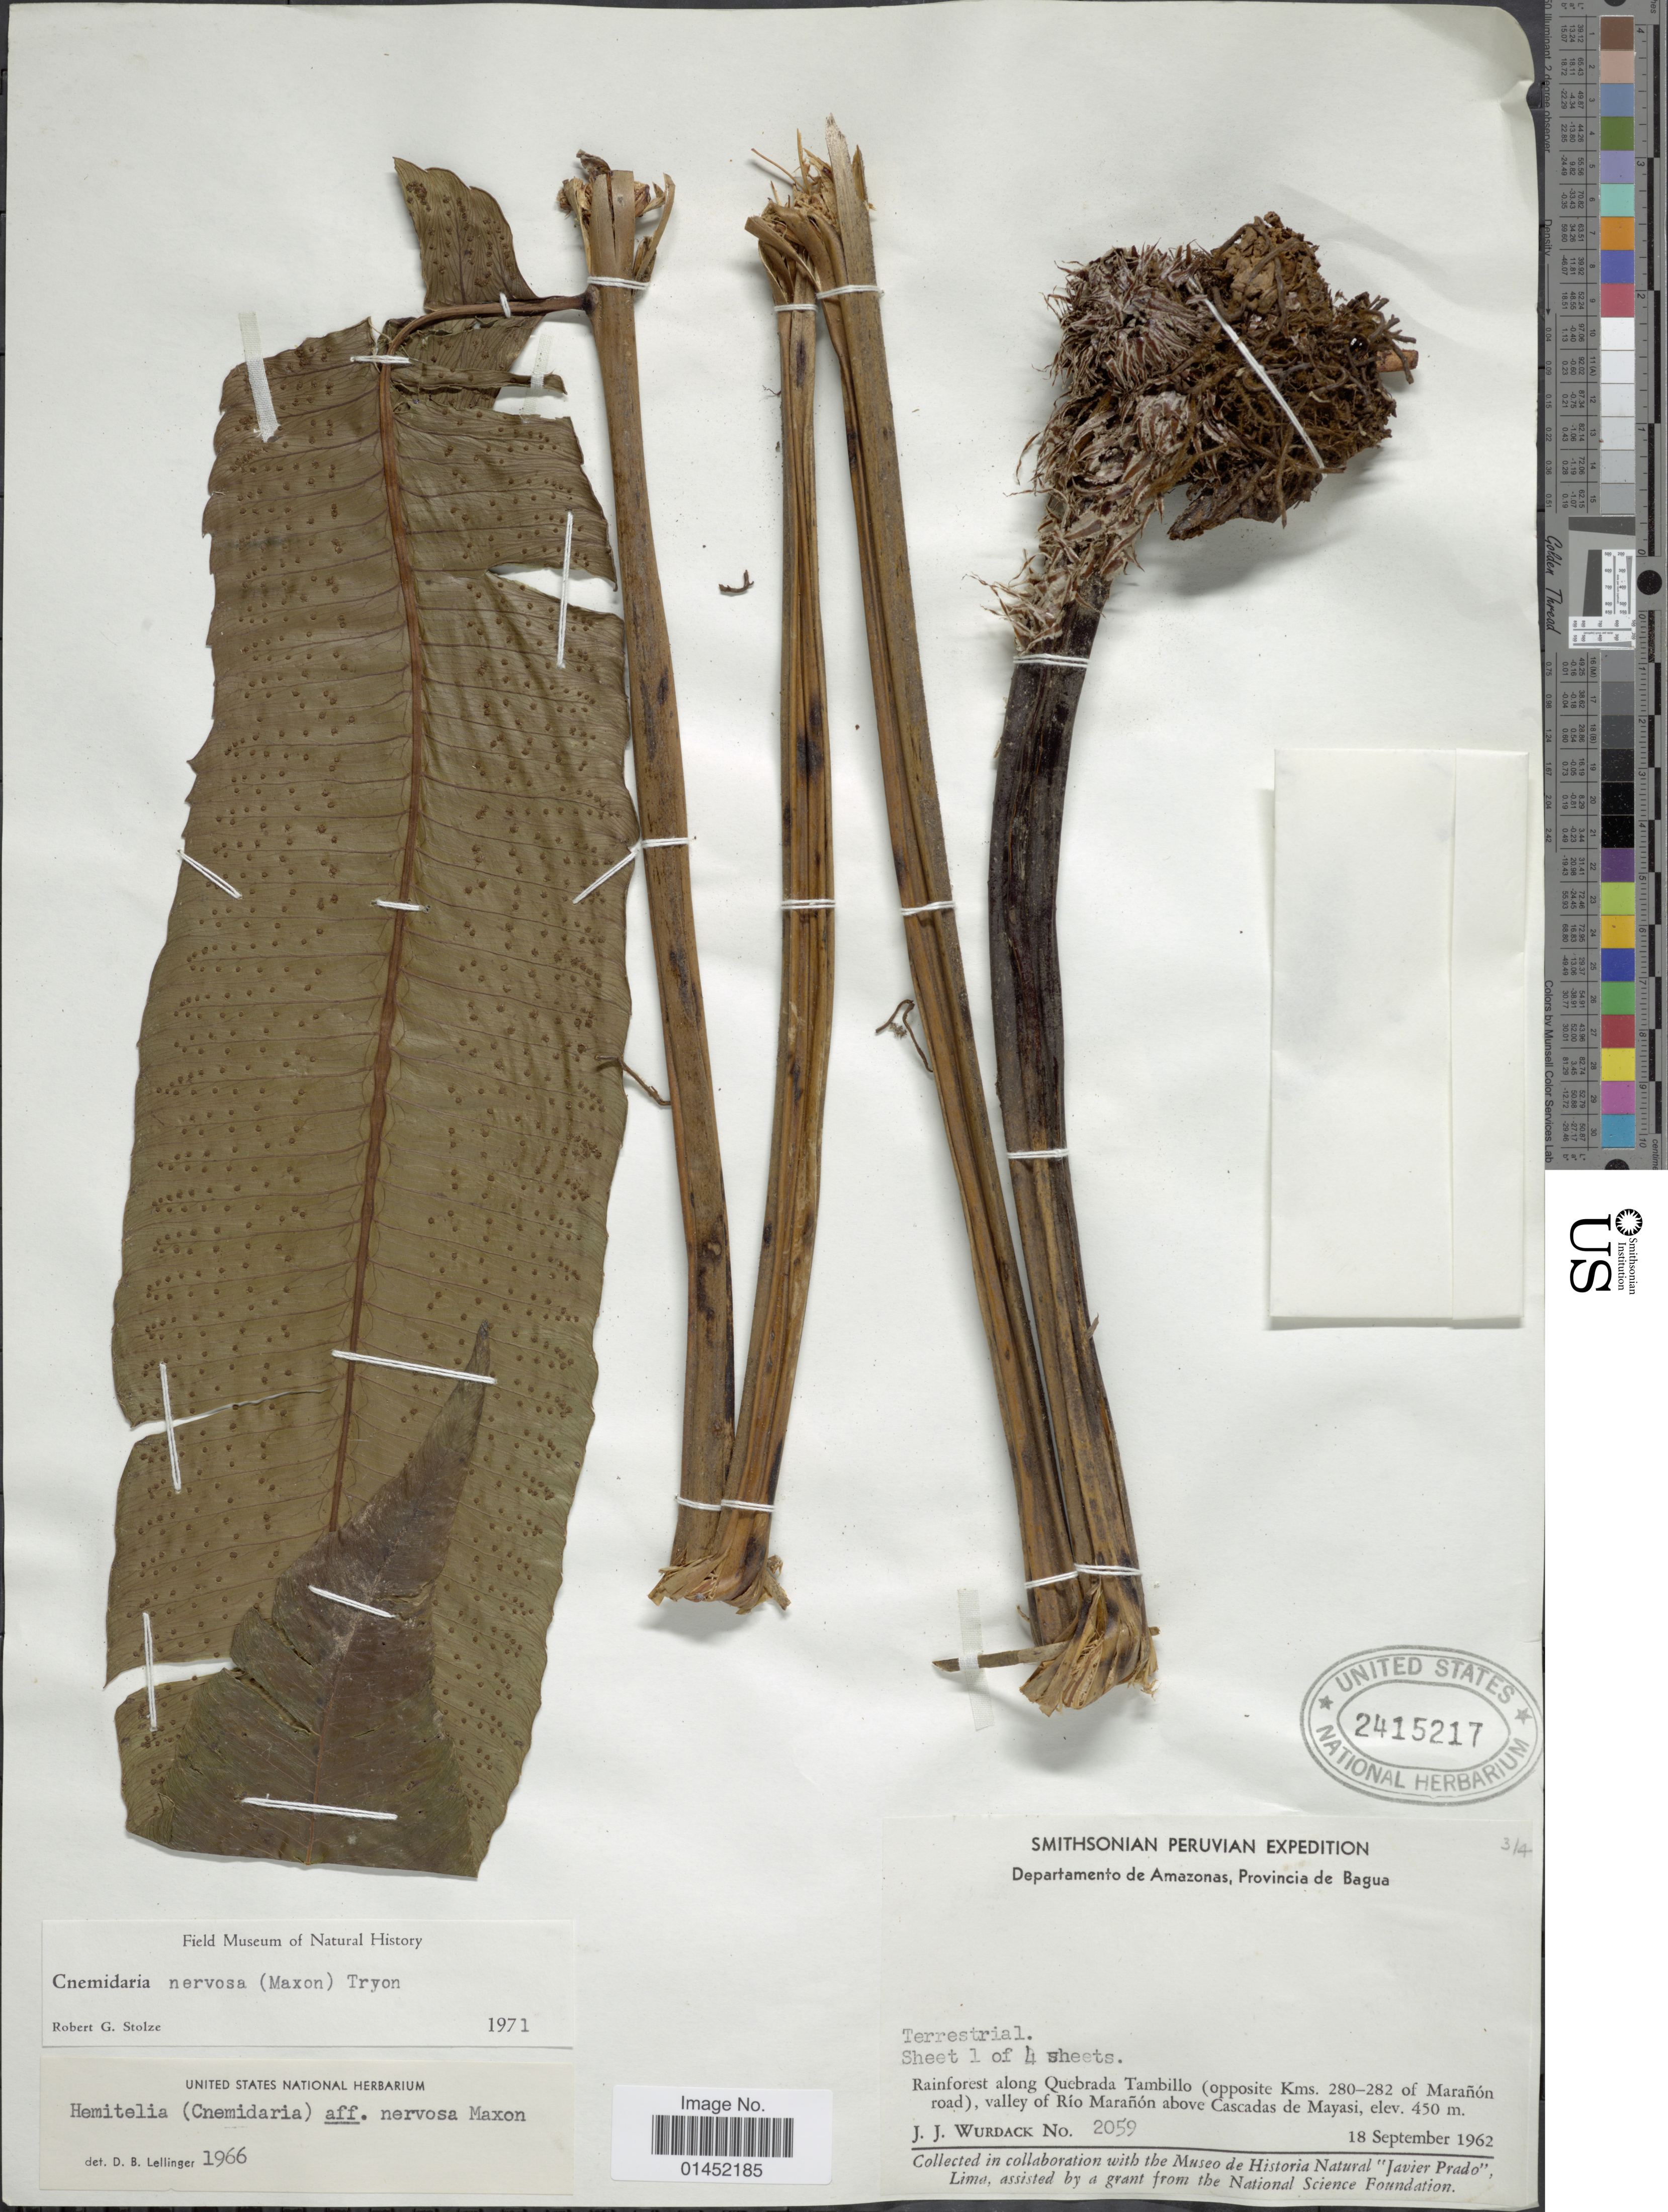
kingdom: Plantae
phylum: Tracheophyta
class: Polypodiopsida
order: Cyatheales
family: Cyatheaceae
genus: Cyathea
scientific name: Cyathea nervosa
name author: (Maxon) Lehnert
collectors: J. J. Wurdack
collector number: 2059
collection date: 1962-09-18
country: Peru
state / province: Amazonas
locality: Departamento d Amazonas, Provincia de Bagua, Rainforest along Quebrada Tambillo (opposite Kms. 280-282 of Marañón road), valley of Río Marañon above Cascadas de Mayasi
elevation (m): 450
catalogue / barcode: US 2415217